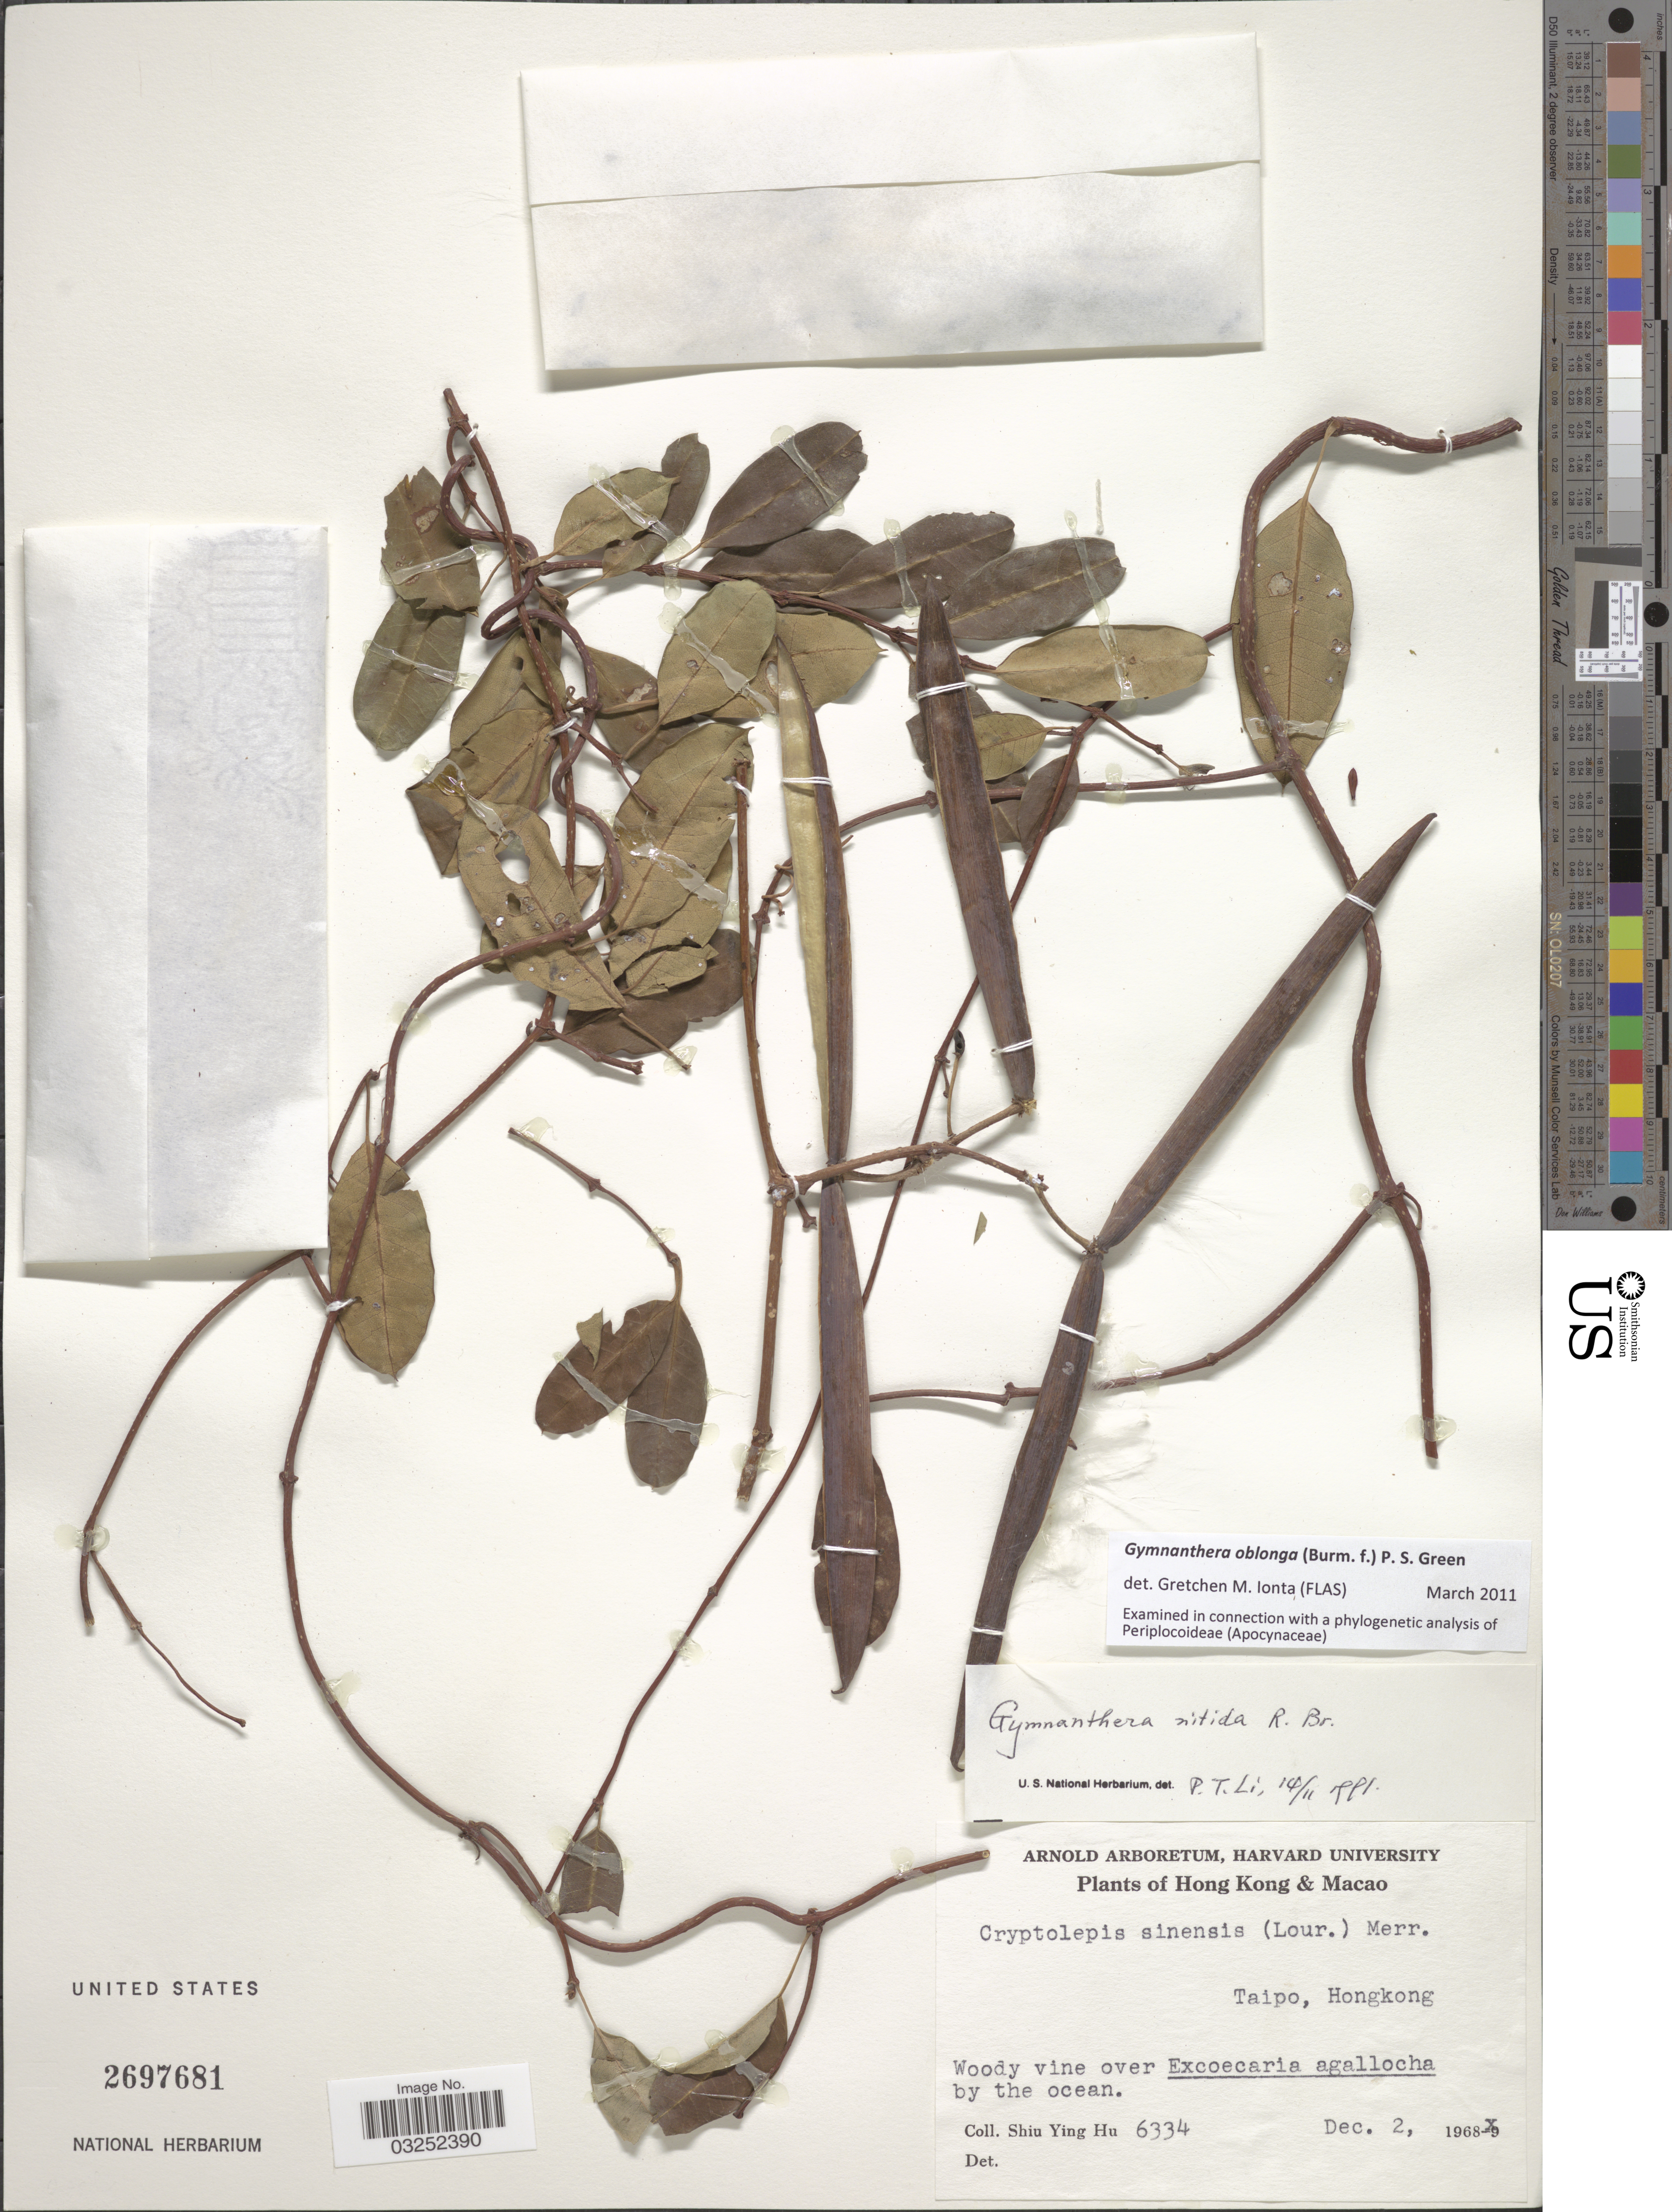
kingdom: Plantae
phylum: Tracheophyta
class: Magnoliopsida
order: Gentianales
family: Apocynaceae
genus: Gymnanthera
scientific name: Gymnanthera oblonga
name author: (Burm. f.) P.S. Green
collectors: S. Y. Hu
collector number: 6334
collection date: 1968-12-02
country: China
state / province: Hong Kong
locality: Taipo.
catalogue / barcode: US 2697681